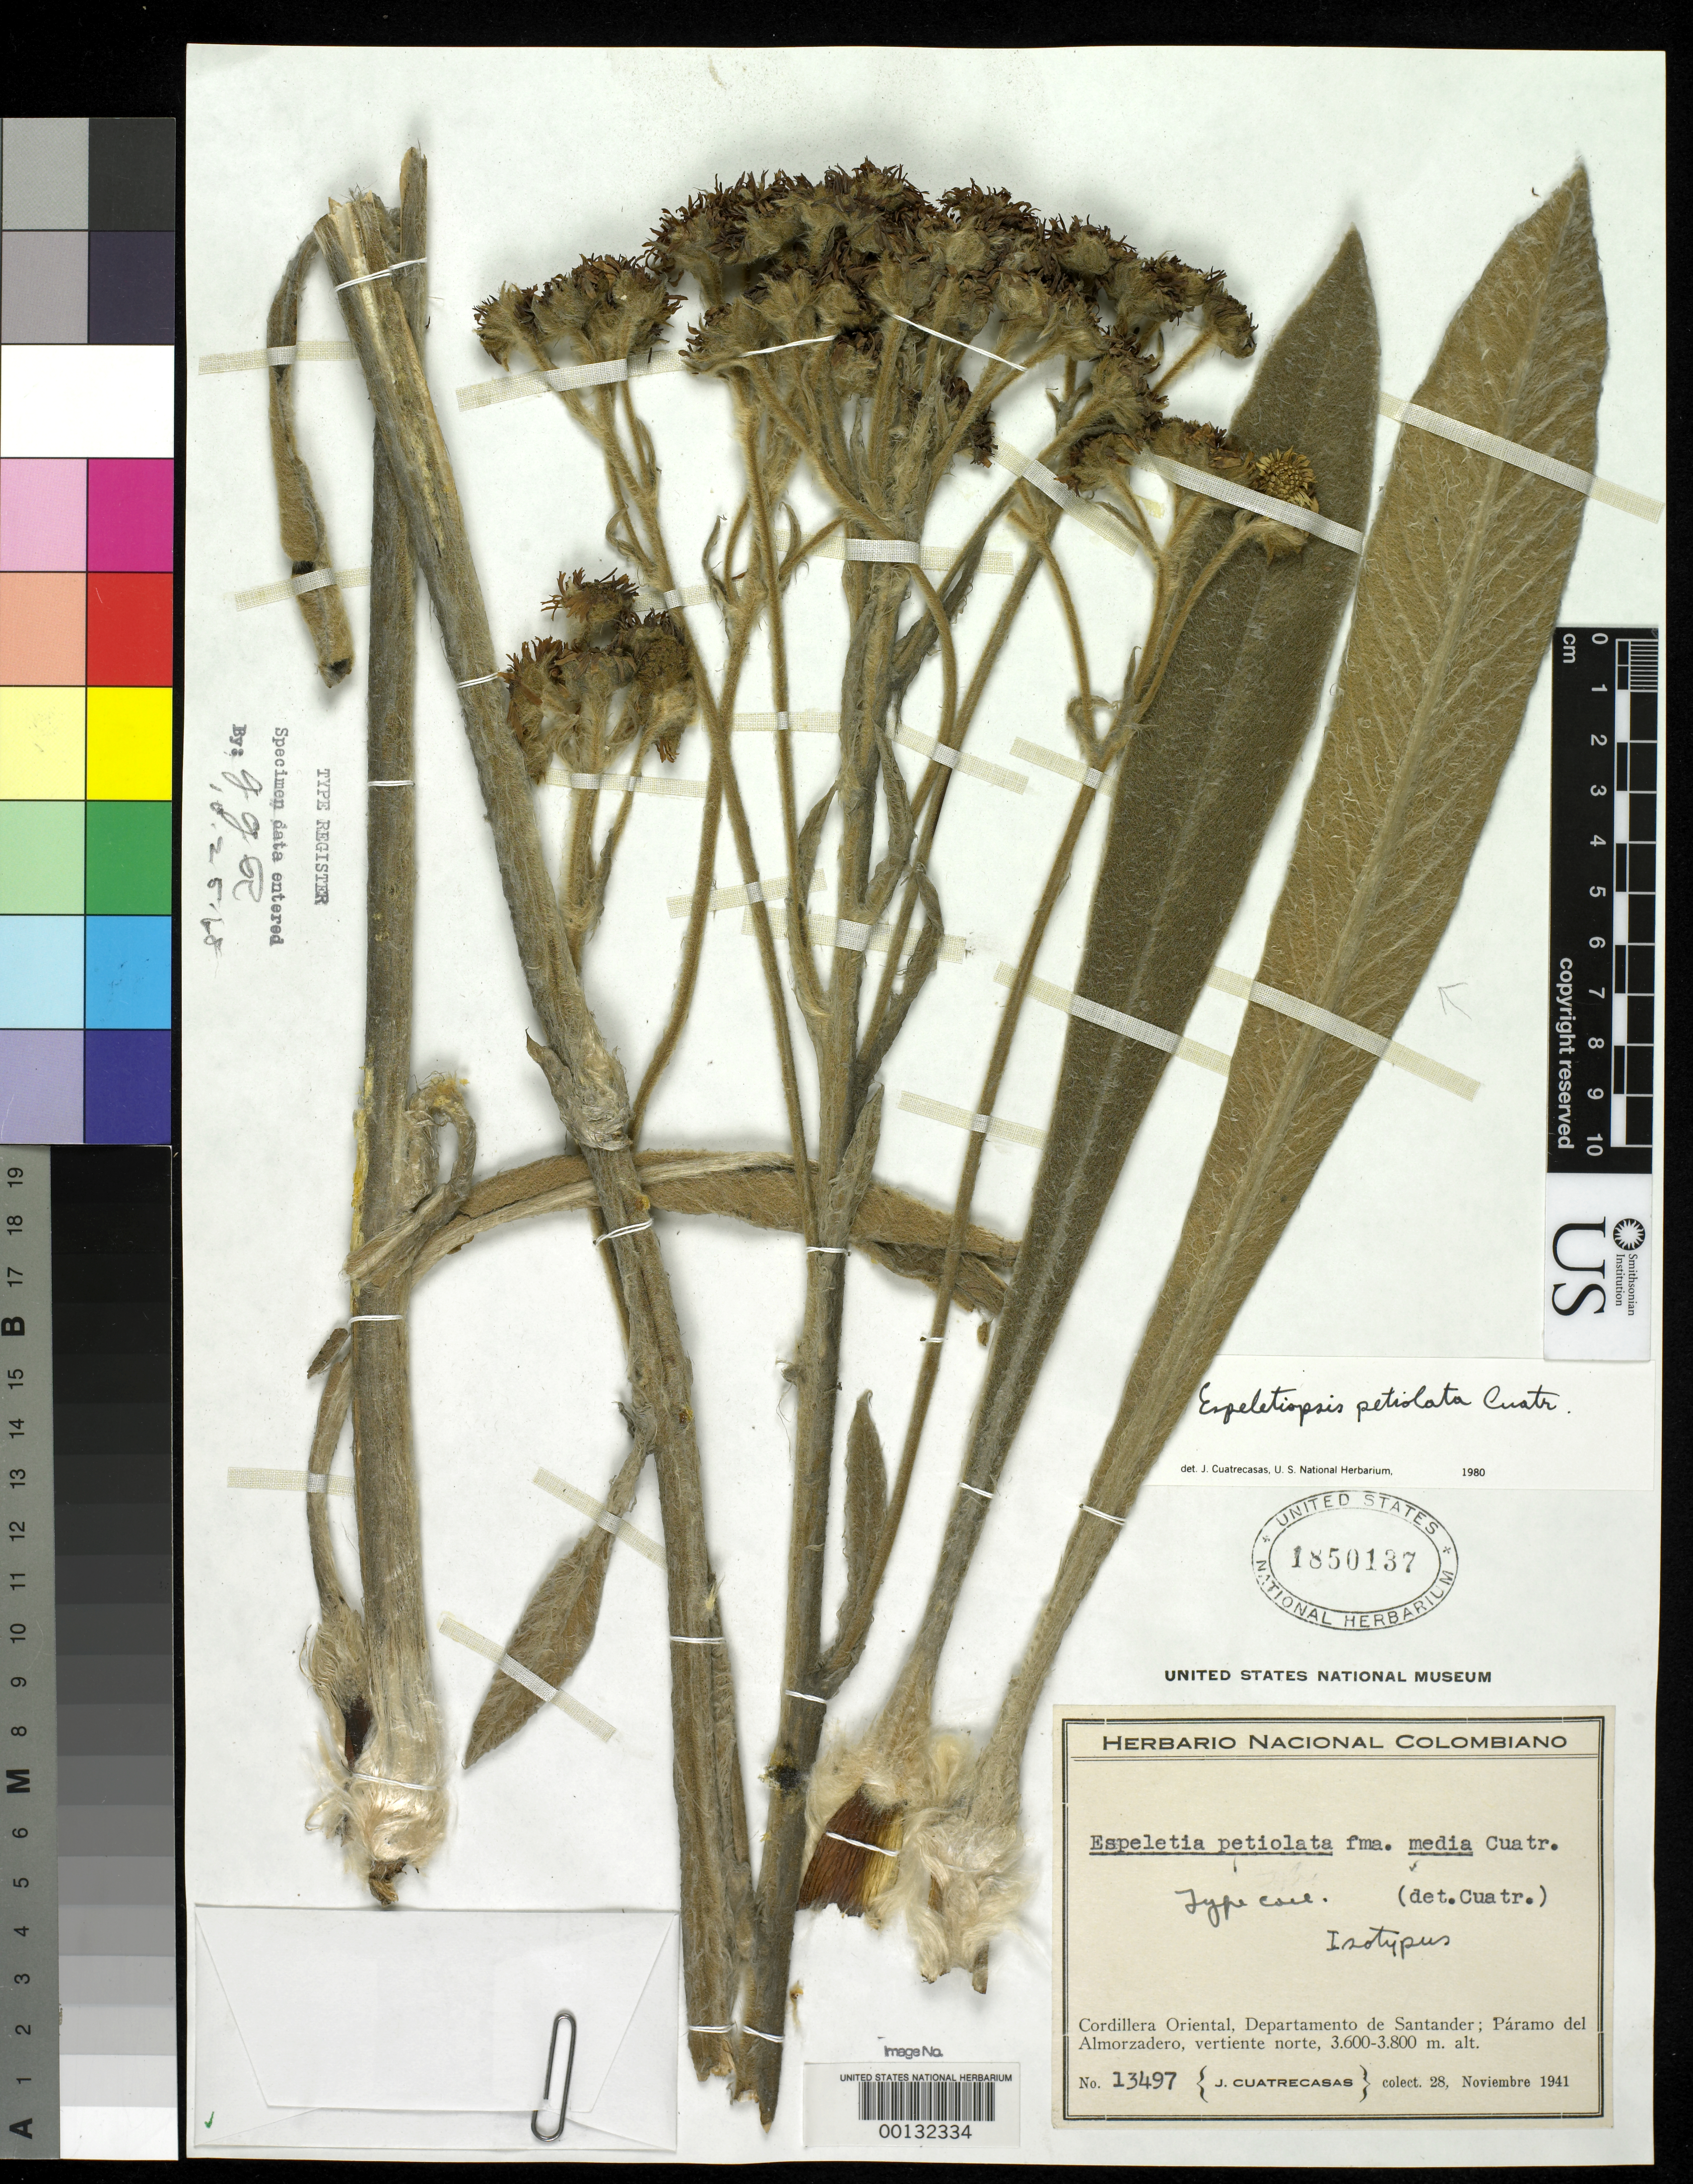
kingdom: Plantae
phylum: Tracheophyta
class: Magnoliopsida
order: Asterales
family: Asteraceae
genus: Espeletia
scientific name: Espeletia petiolata f. media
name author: Cuatrec.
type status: Isotype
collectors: J. Cuatrecasas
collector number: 13497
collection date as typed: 28 Nov 1941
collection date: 1941-11-28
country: Colombia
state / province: Santander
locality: Cordillera Oriental, Páramo del Amorzadero, Vertiente Norte. [Cordillera Oriental, Páramo del Amorzadero, N slope.]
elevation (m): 3600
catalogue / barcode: US 1850137